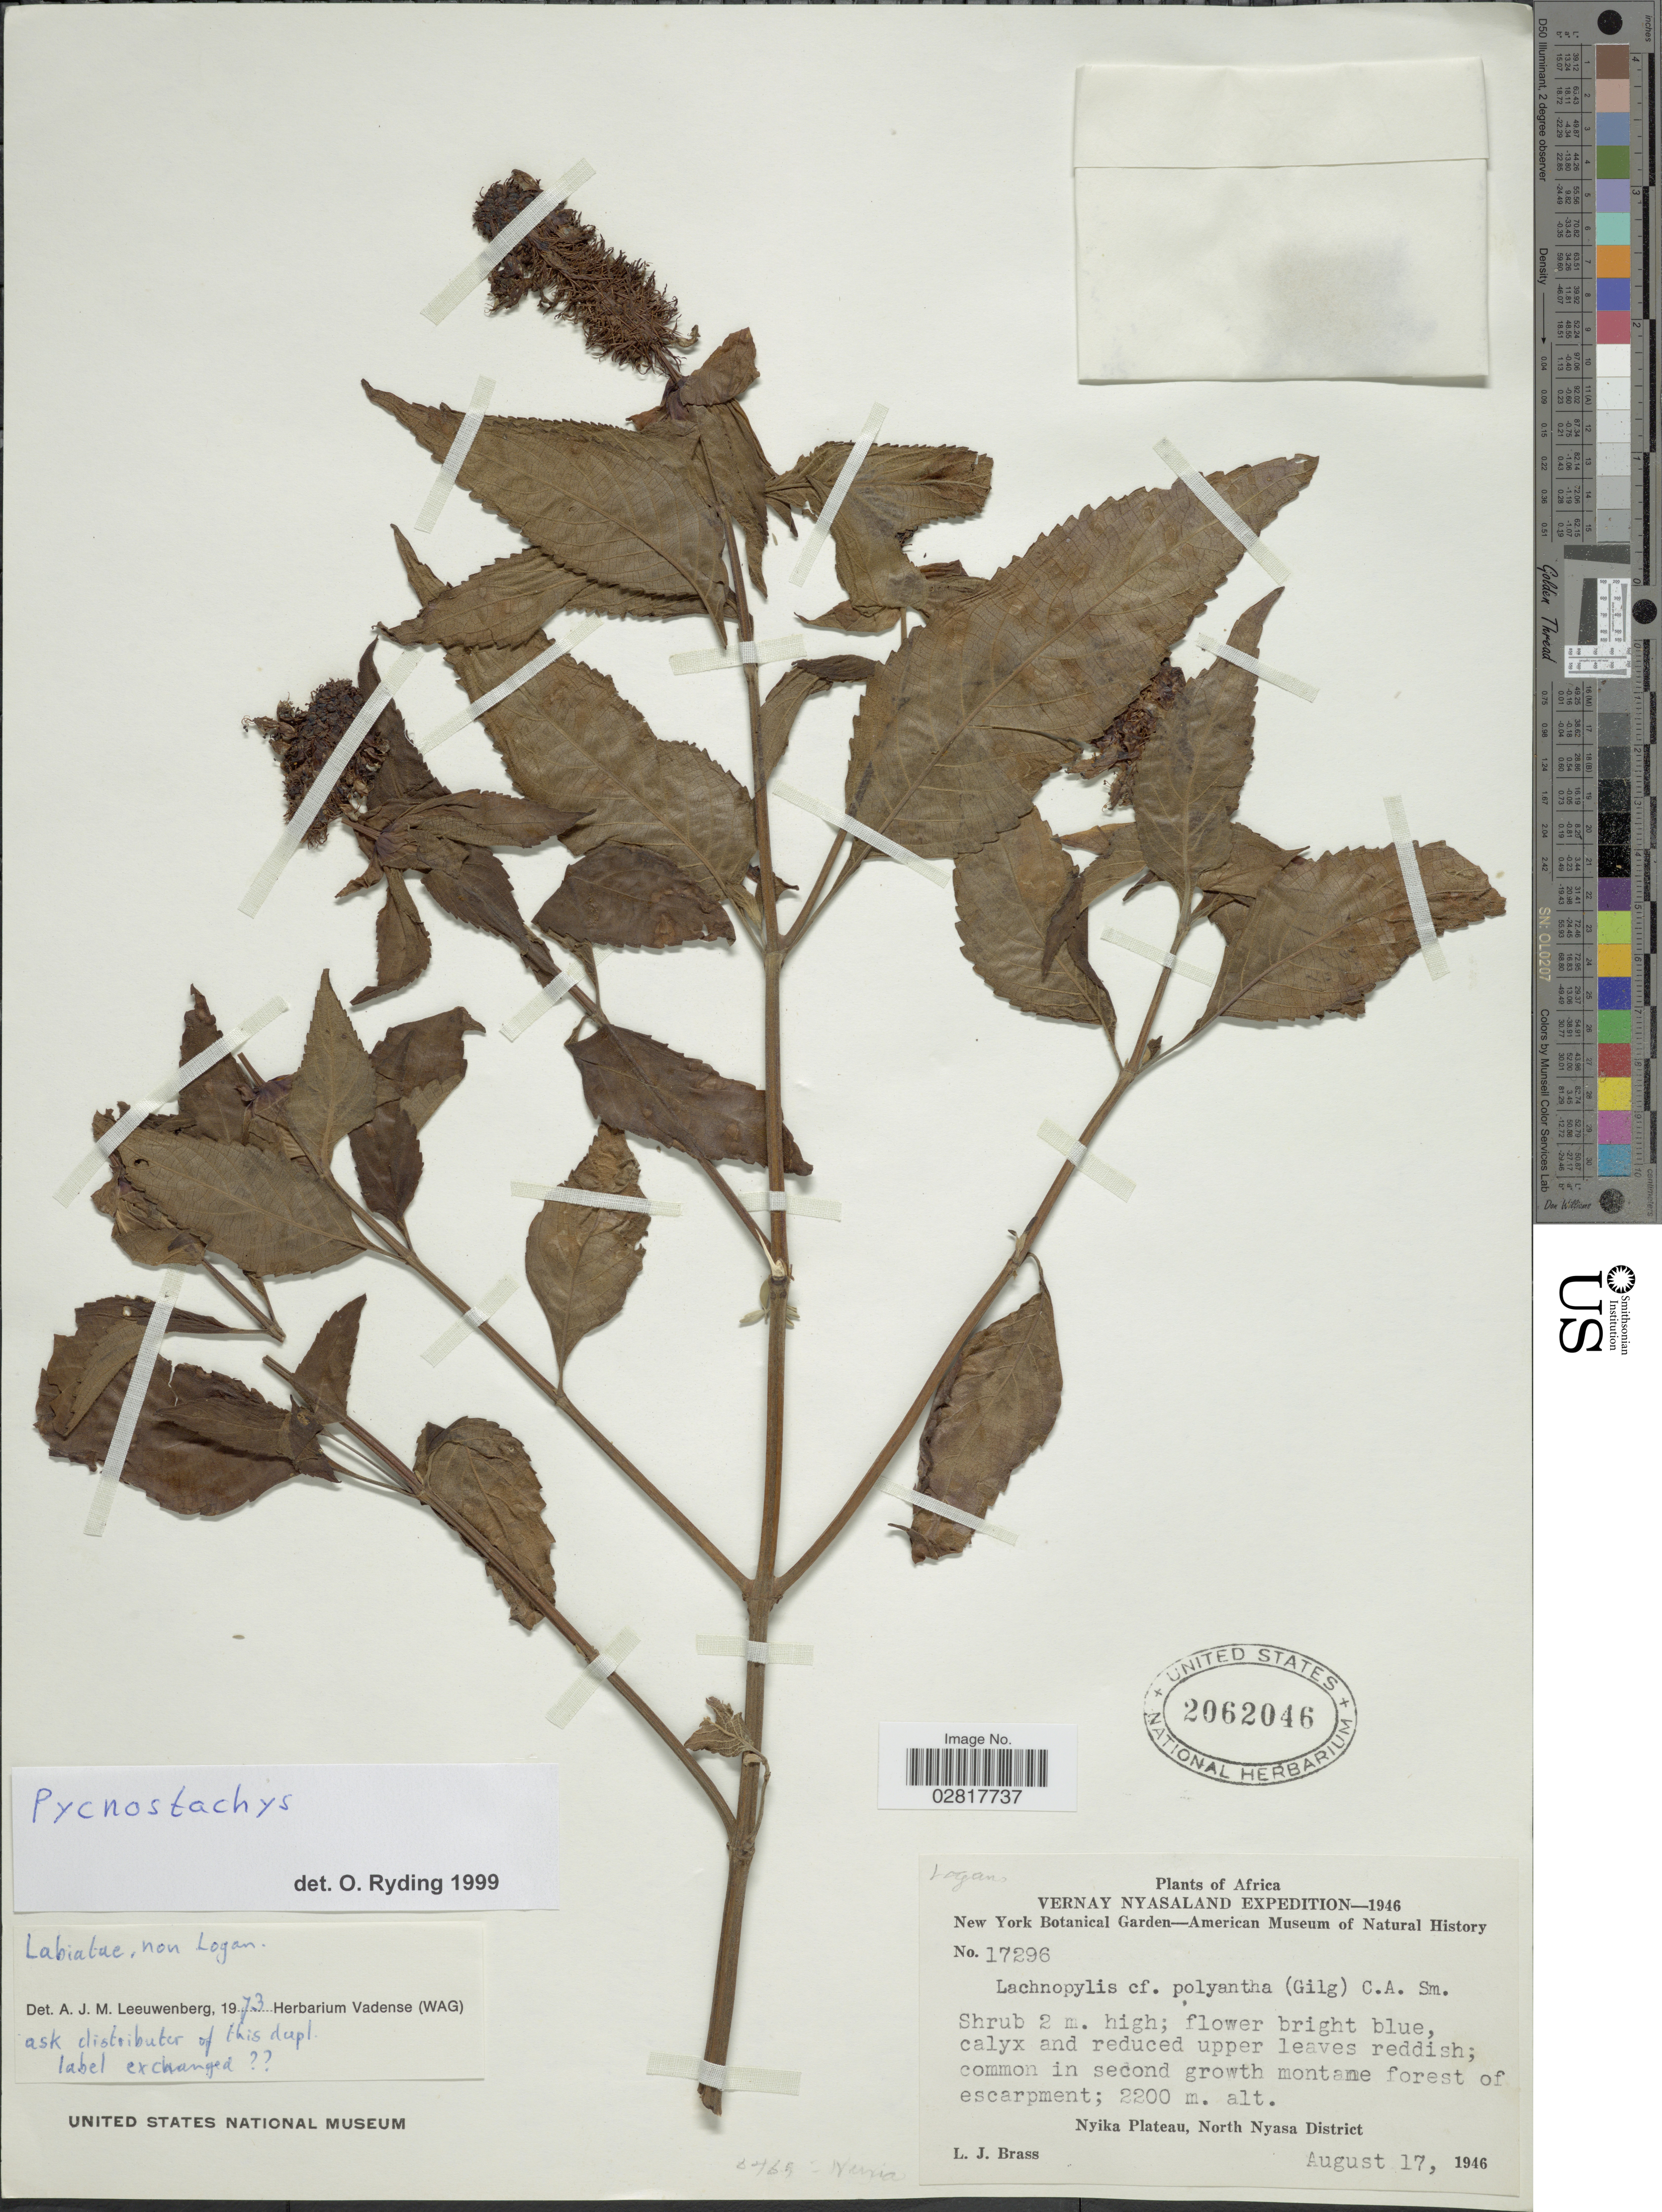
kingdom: Plantae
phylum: Tracheophyta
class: Magnoliopsida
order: Lamiales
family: Lamiaceae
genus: Pycnostachys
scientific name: Pycnostachys sp.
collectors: L. J. Brass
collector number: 17296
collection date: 1946-08-17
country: Malawi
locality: Africa. Vernay Nyasaland. Nyika Plateau, North Nyasa District.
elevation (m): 2200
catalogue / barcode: US 2062046